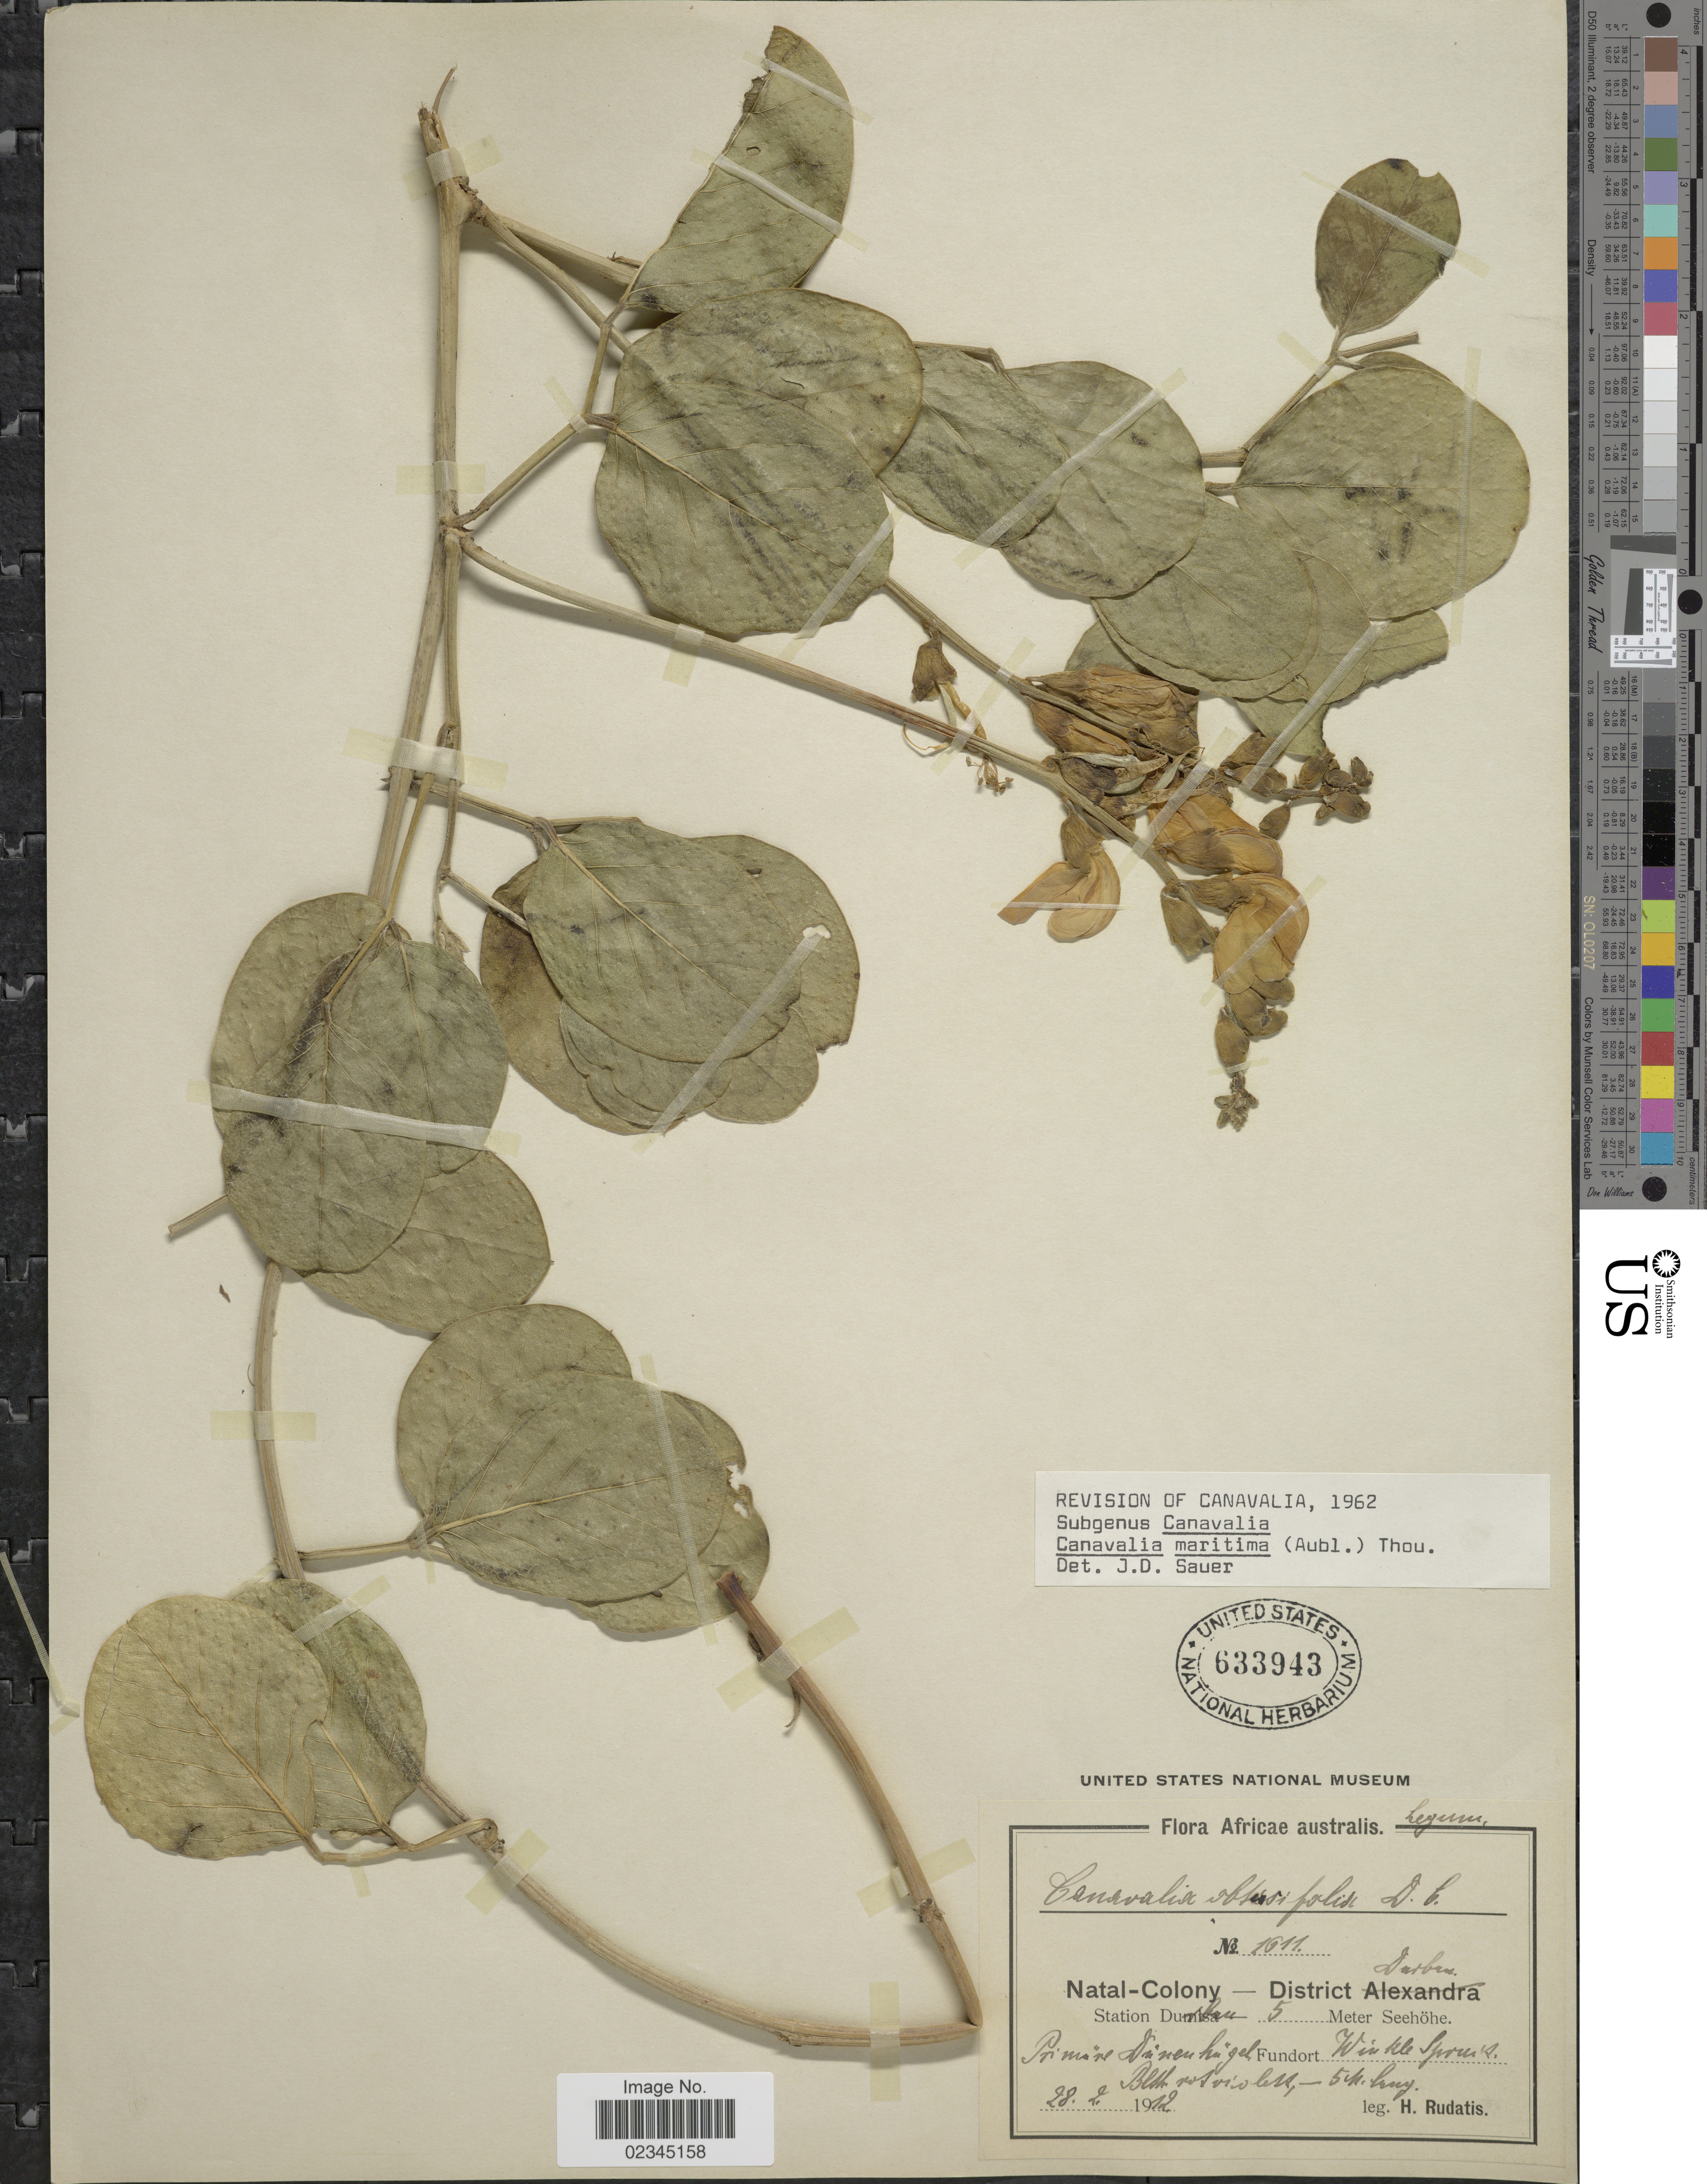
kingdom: Plantae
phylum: Tracheophyta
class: Magnoliopsida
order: Fabales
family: Fabaceae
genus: Canavalia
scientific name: Canavalia rosea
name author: (Sw.) DC.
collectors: H. Rudatis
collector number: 1611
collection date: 1912-02-28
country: South Africa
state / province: KwaZulu-Natal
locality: Africae australis - Natal Colony, District Durban, Funfort Winklespruis [winklespruit]. Primüre Düneuhüge.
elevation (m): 5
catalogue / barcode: US 633943